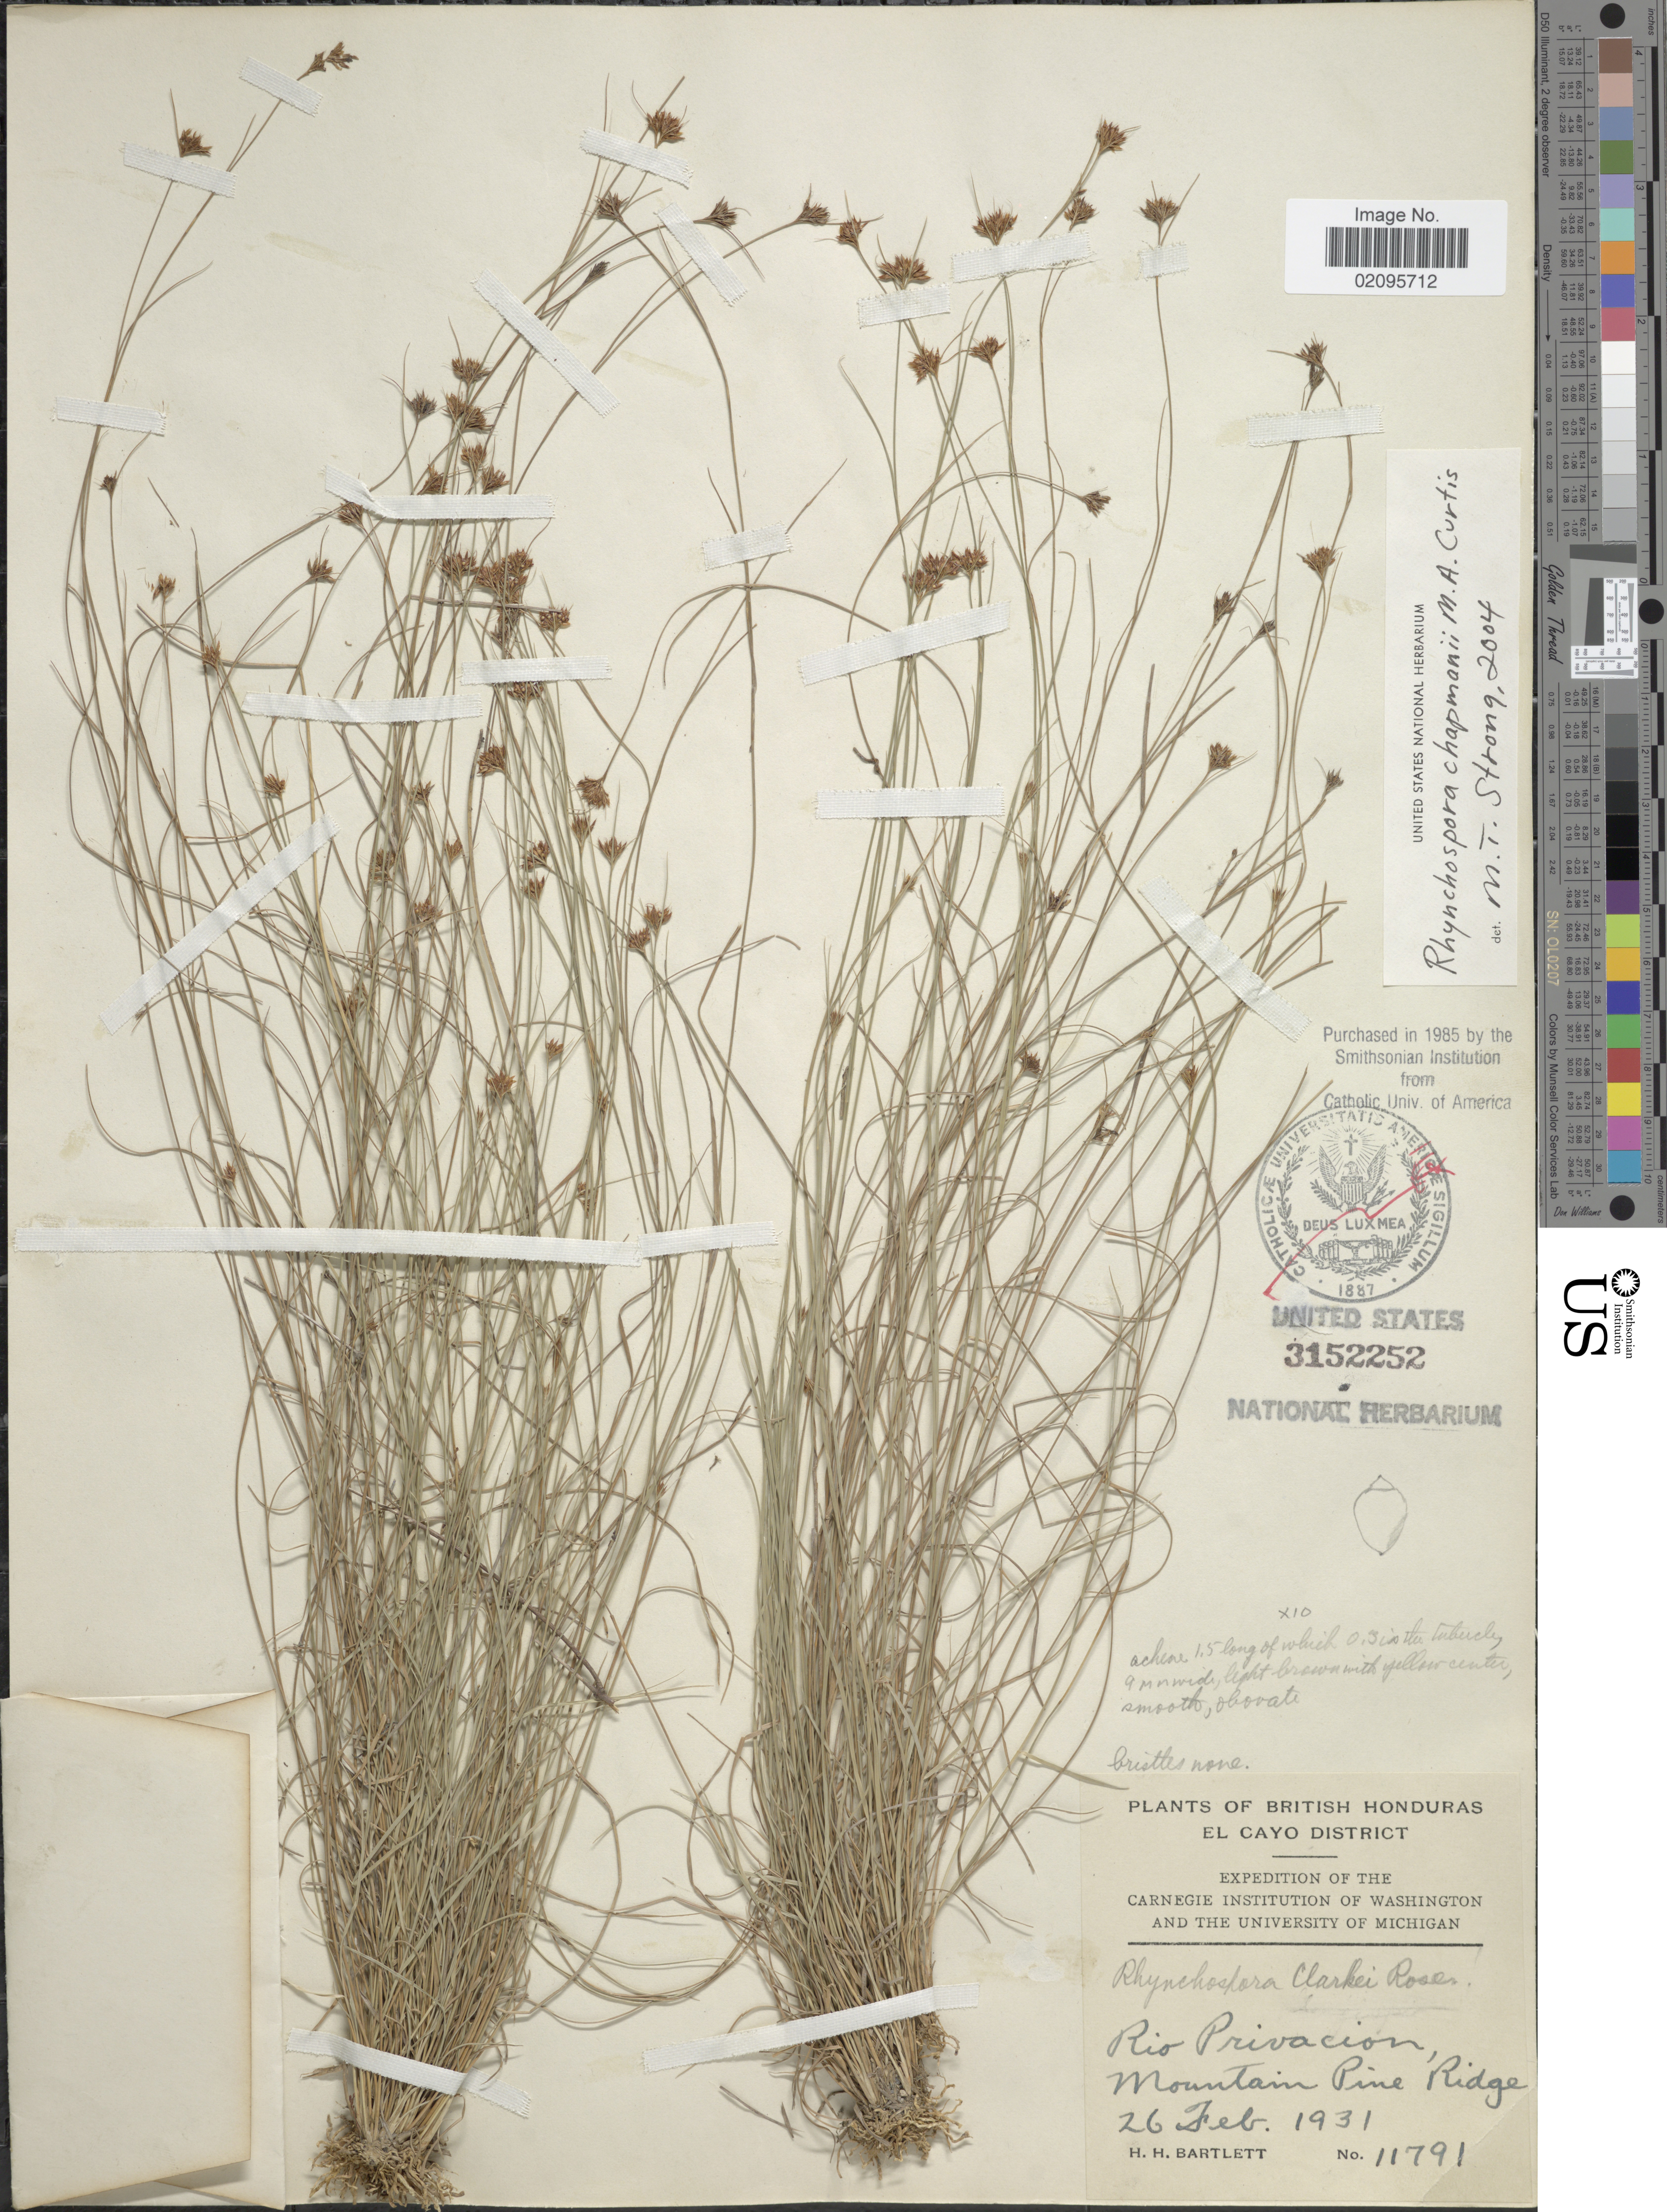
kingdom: Plantae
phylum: Tracheophyta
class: Liliopsida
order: Poales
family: Cyperaceae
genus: Rhynchospora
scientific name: Rhynchospora chapmanii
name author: M.A. Curtis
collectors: H. H. Bartlett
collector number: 11791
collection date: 1931-02-26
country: Belize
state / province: Cayo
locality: British Honduras, El Cayo District, Rio Privacion, Mountain Pine Ridge.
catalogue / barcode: US 3152252